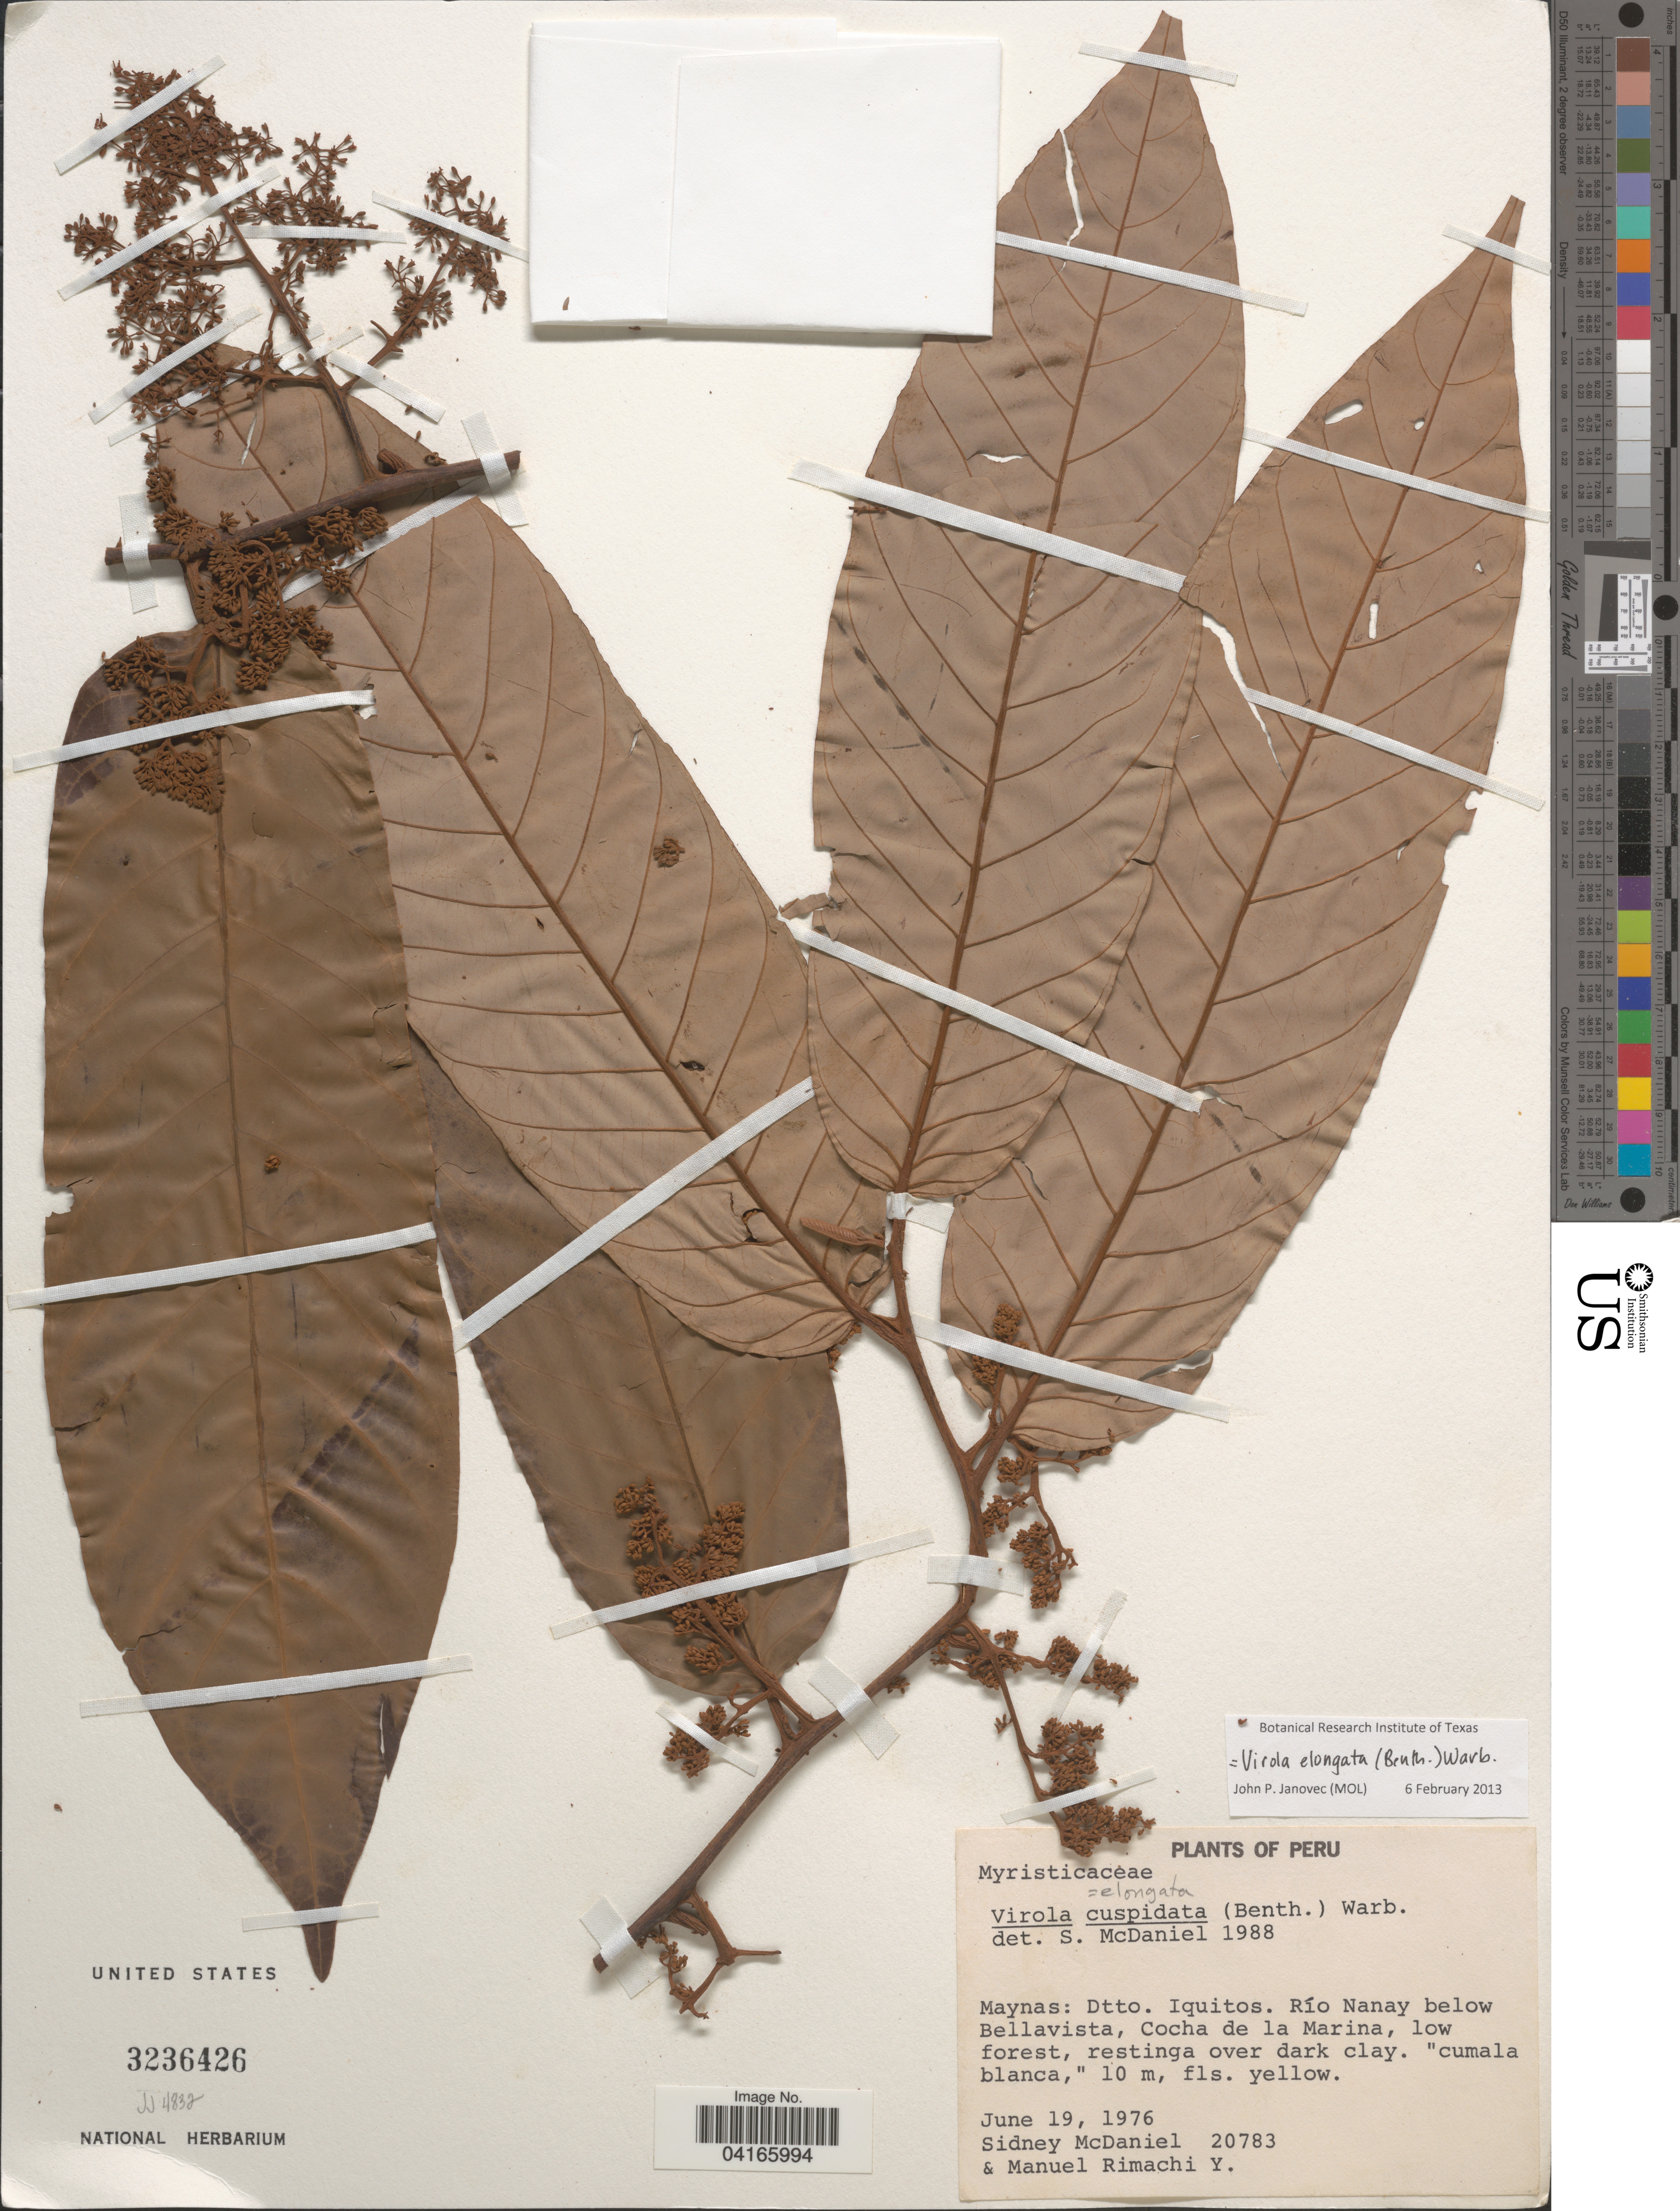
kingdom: Plantae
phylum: Tracheophyta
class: Magnoliopsida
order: Magnoliales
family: Myristicaceae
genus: Virola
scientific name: Virola elongata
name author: (Benth.) Warb.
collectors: S. McDaniel & M. Rimachi Y.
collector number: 20783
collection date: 1976-06-19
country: Peru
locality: Maynas: Dtto. Iquitos. Río Nanay below Bellavista, Cocha de la Marina.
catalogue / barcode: US 3236426